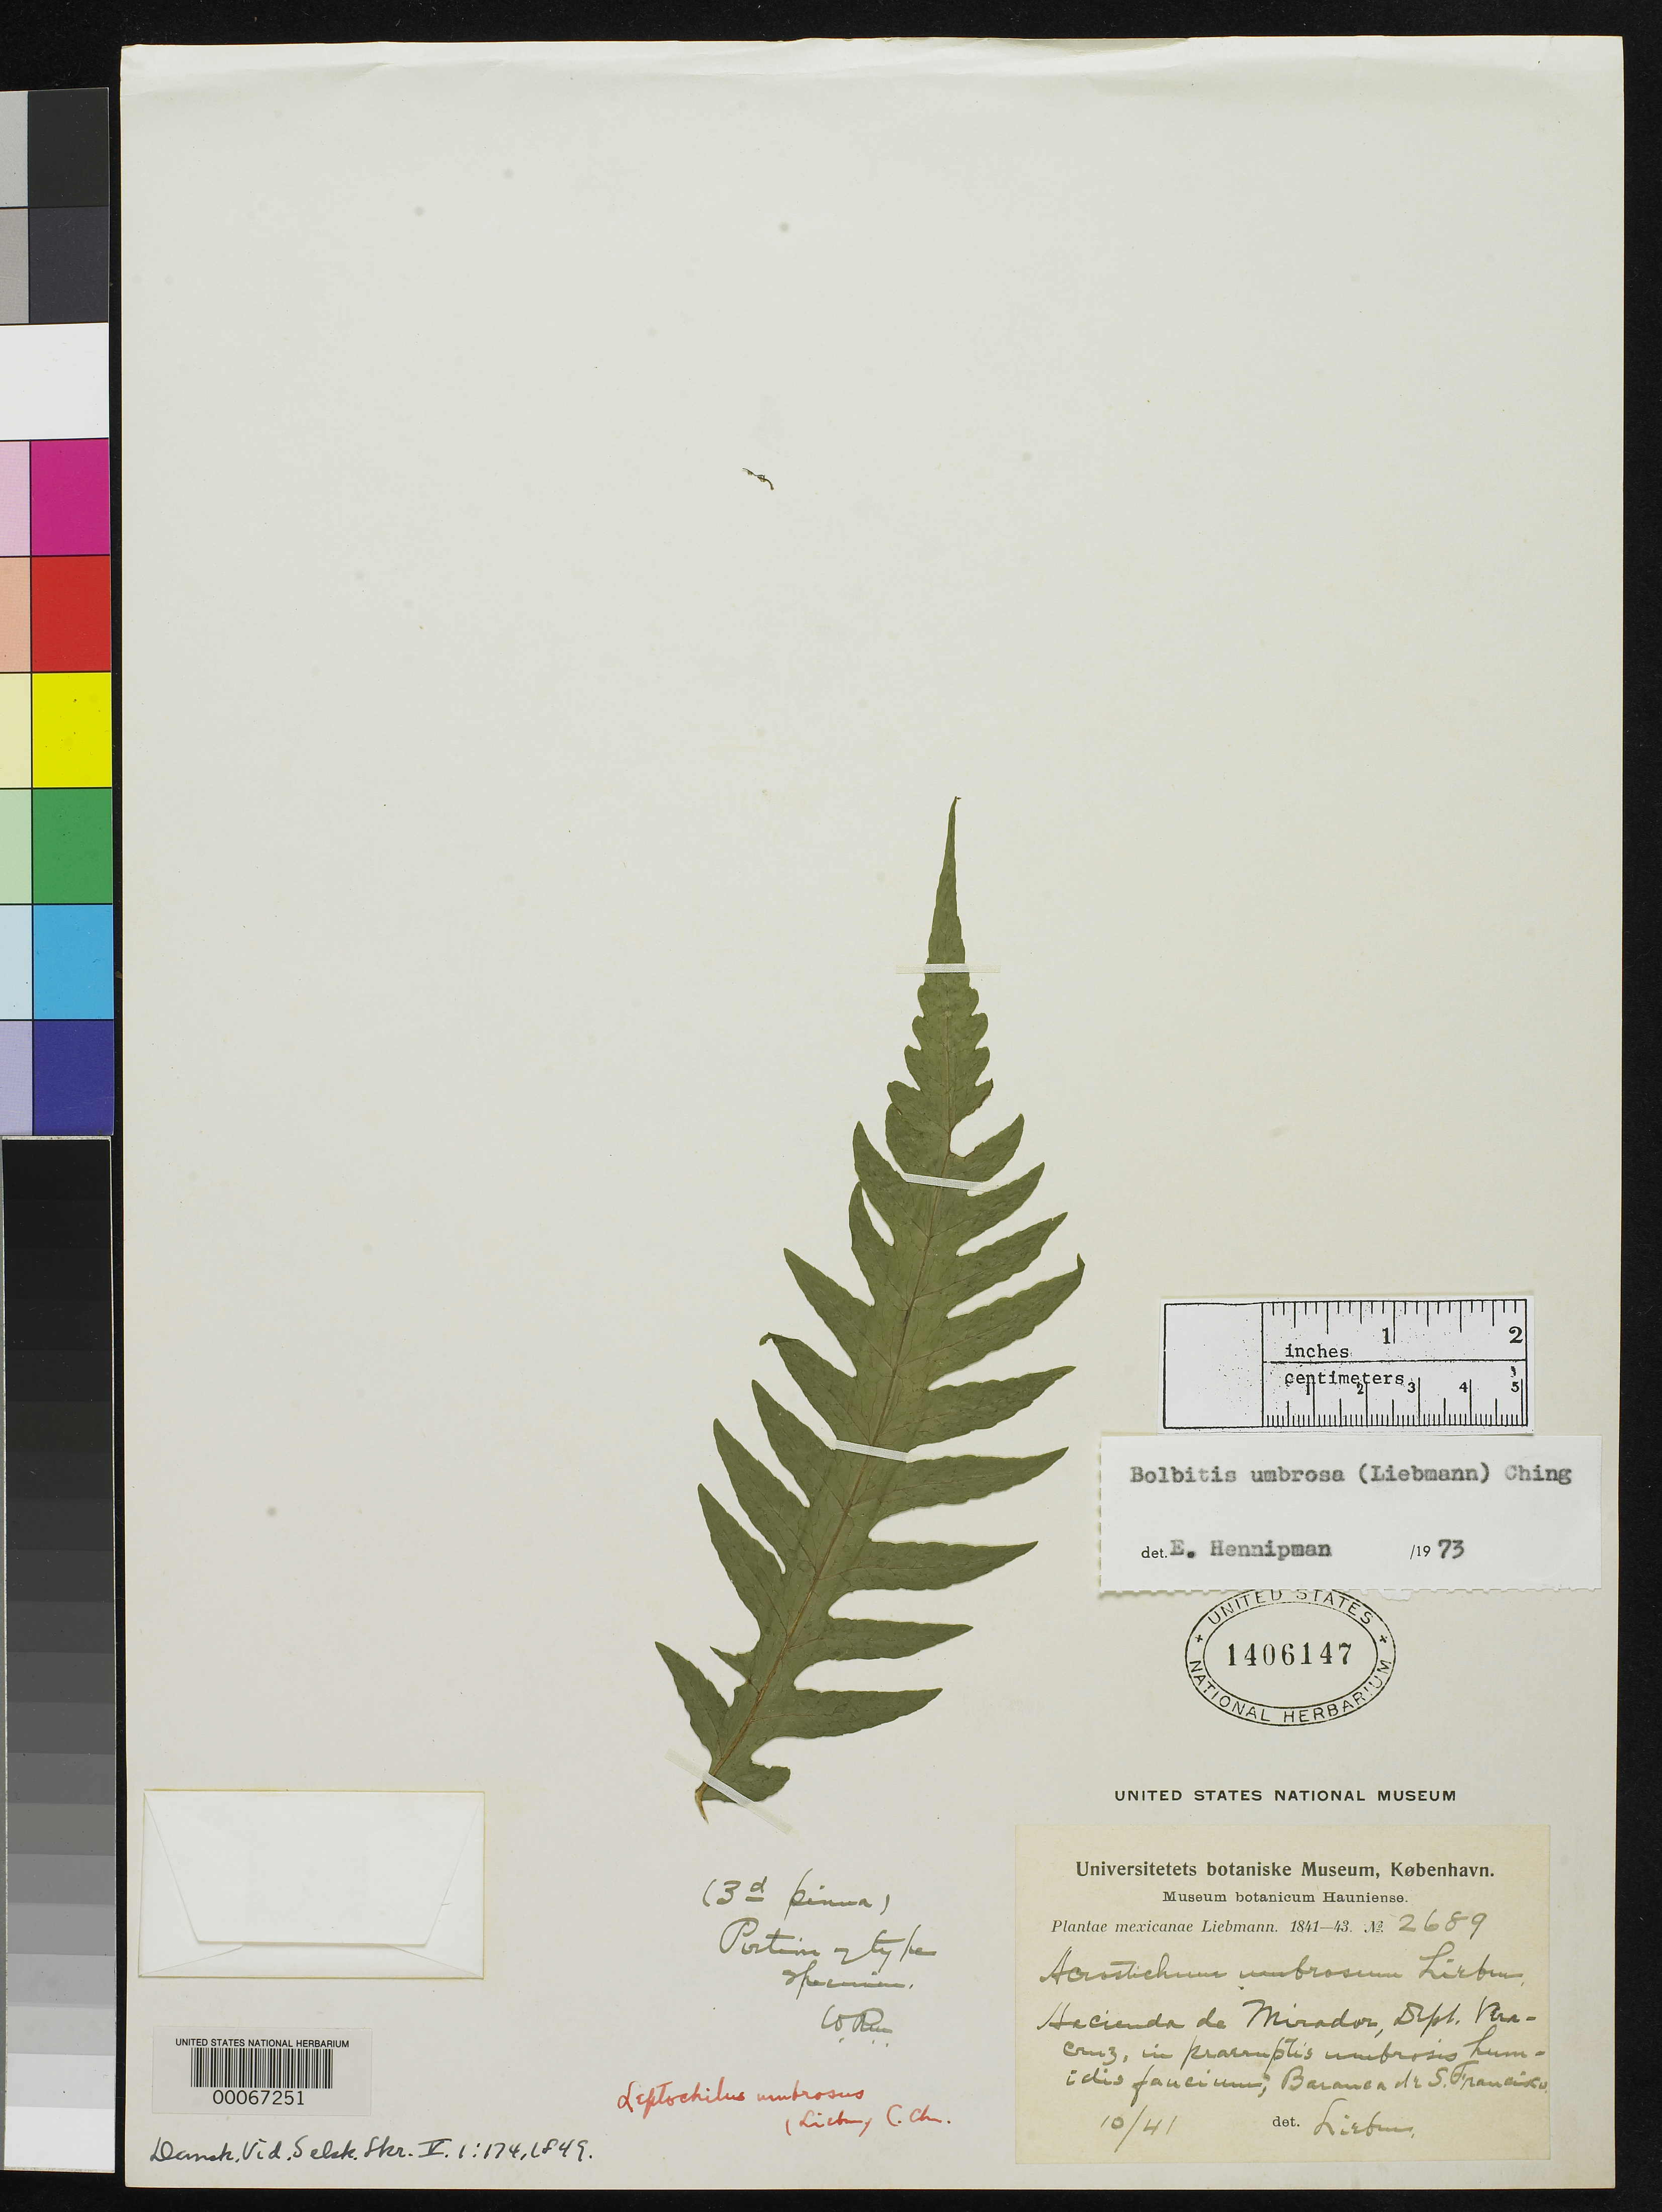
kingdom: Plantae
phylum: Tracheophyta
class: Polypodiopsida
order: Polypodiales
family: Pteridaceae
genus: Acrostichum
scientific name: Acrostichum umbrosum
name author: Liebm.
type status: Type Collection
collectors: F. M. Liebmann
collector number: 2689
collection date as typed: Oct 1841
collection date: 1841-10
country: Mexico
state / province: Veracruz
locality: Hacienda de Mirador, Baranca de S. Francisco.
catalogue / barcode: US 1406147